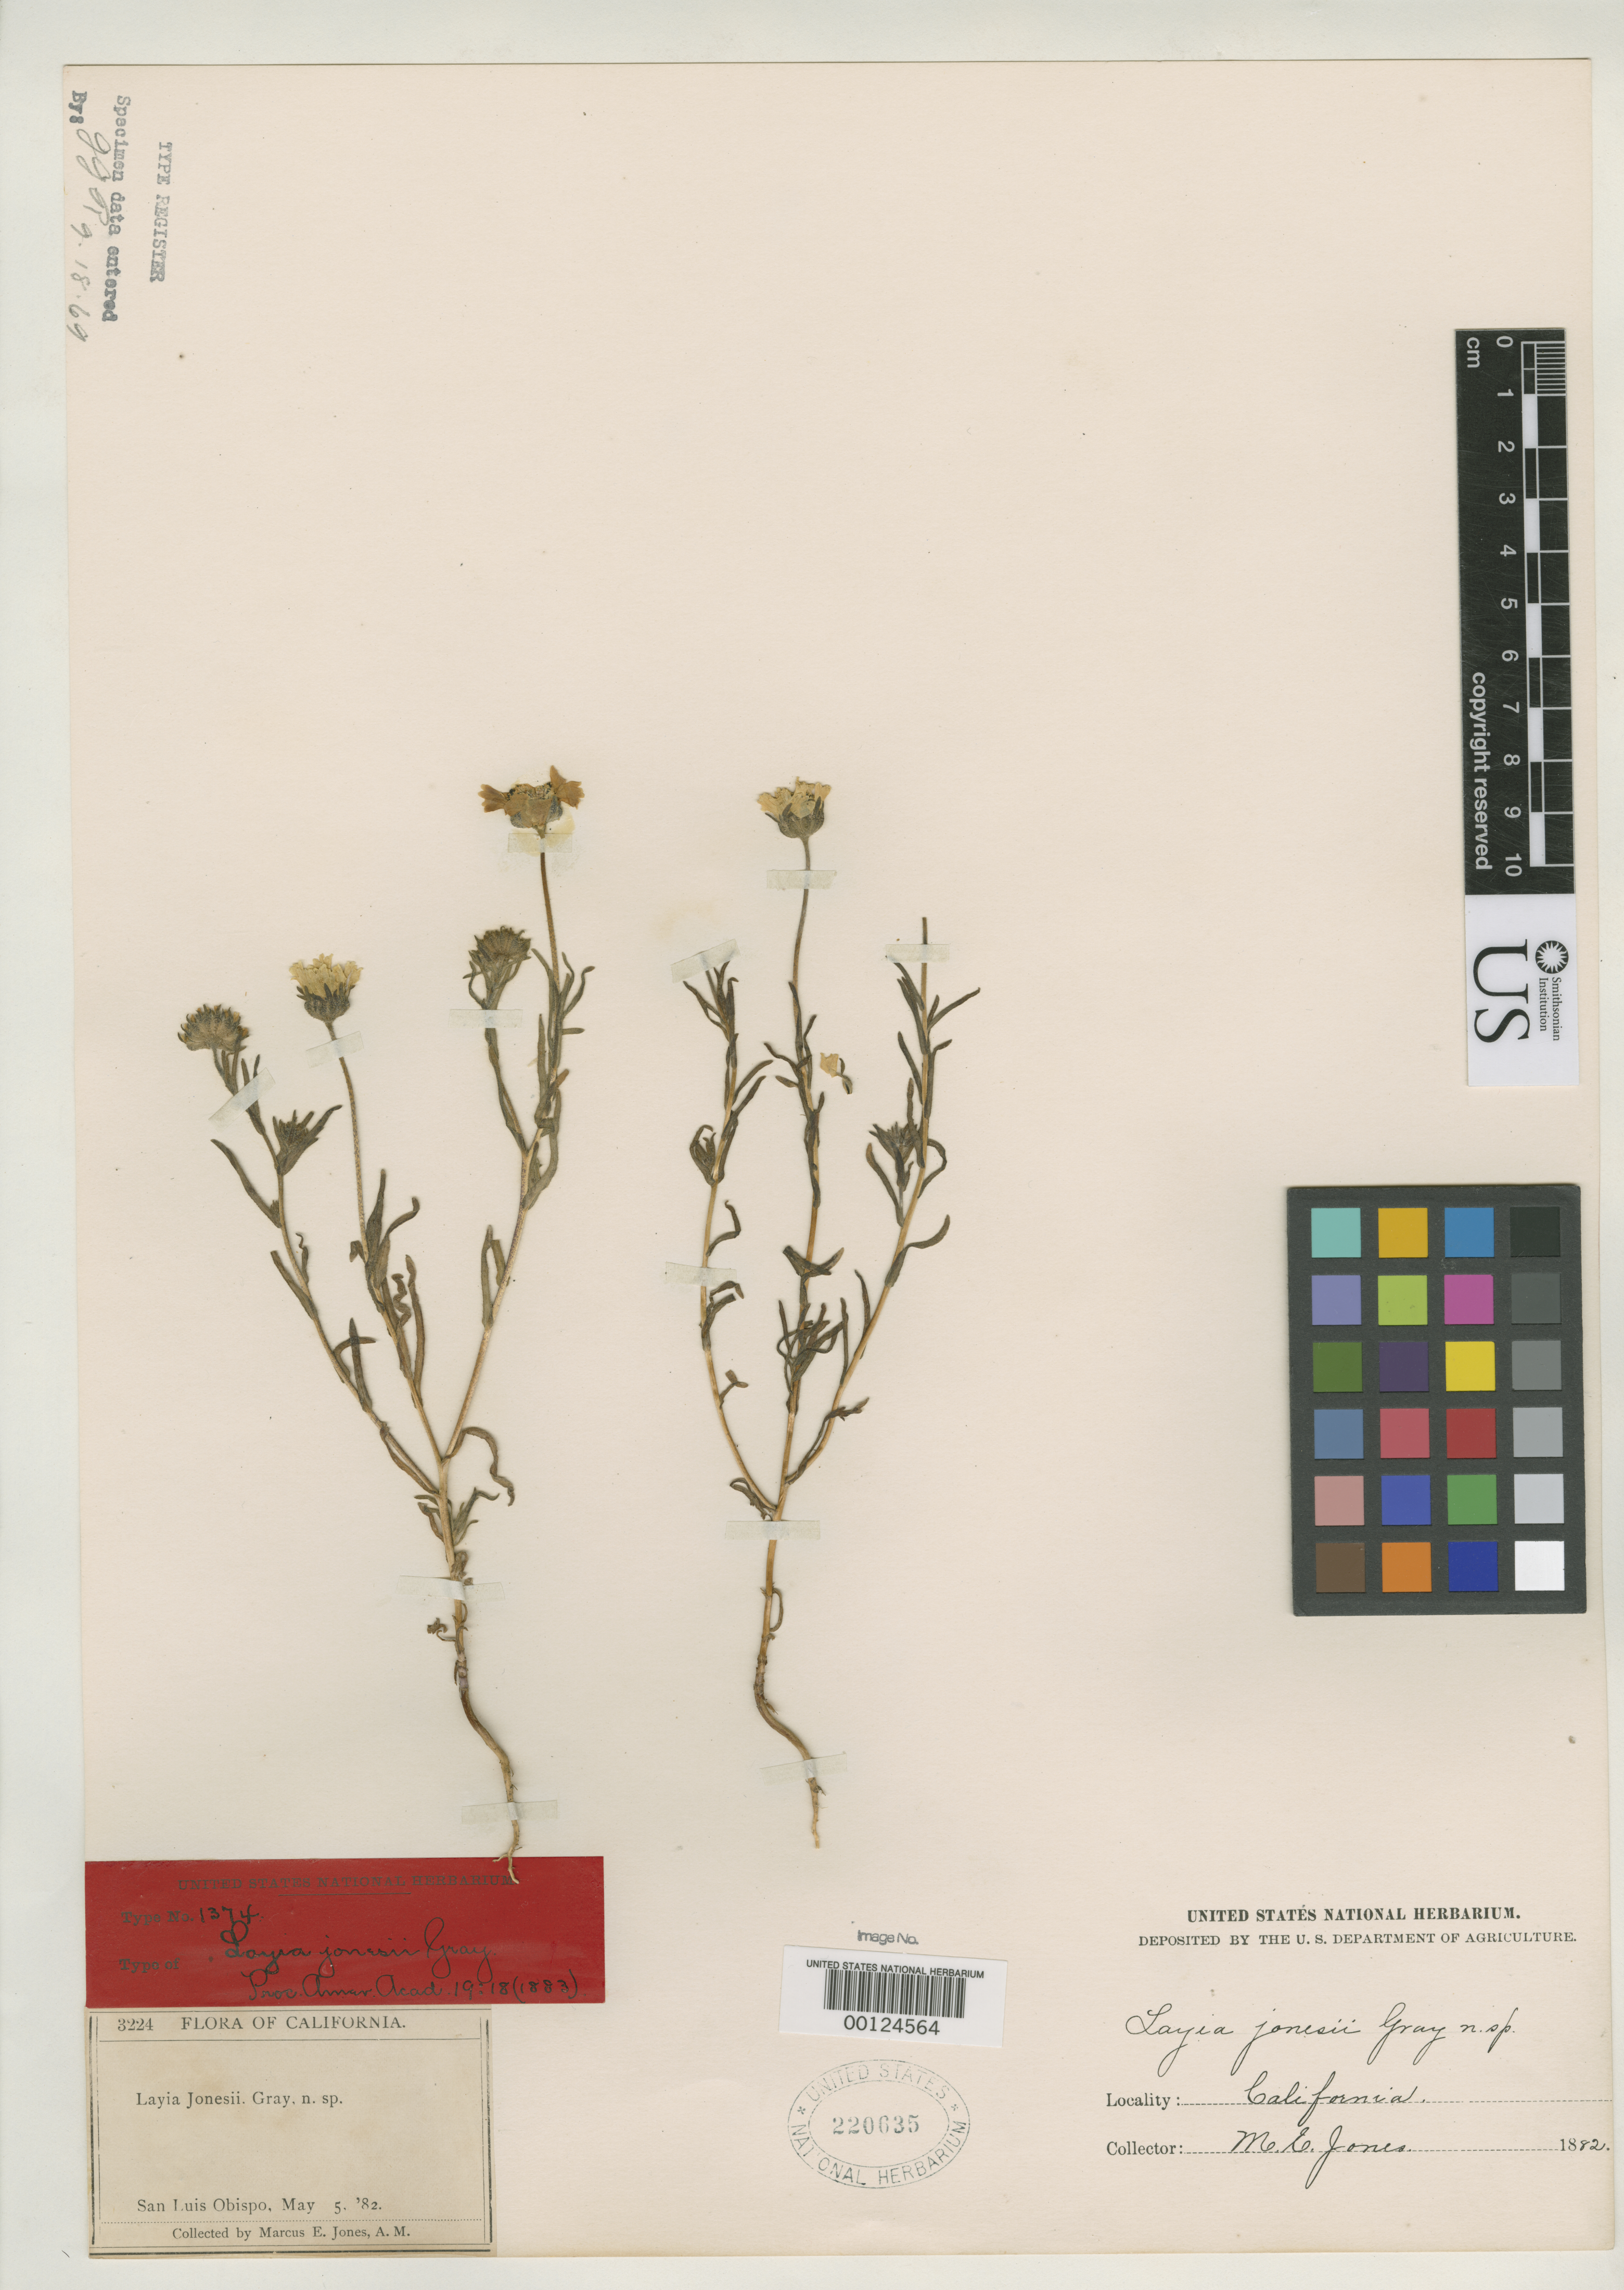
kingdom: Plantae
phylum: Tracheophyta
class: Magnoliopsida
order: Asterales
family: Asteraceae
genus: Layia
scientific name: Layia jonesii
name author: A. Gray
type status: Type Collection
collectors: M. E. Jones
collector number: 3224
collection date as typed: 05 May 1882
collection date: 1882-05-05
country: United States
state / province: California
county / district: San Luis Obispo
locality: San Luis Obispo.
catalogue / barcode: US 220635